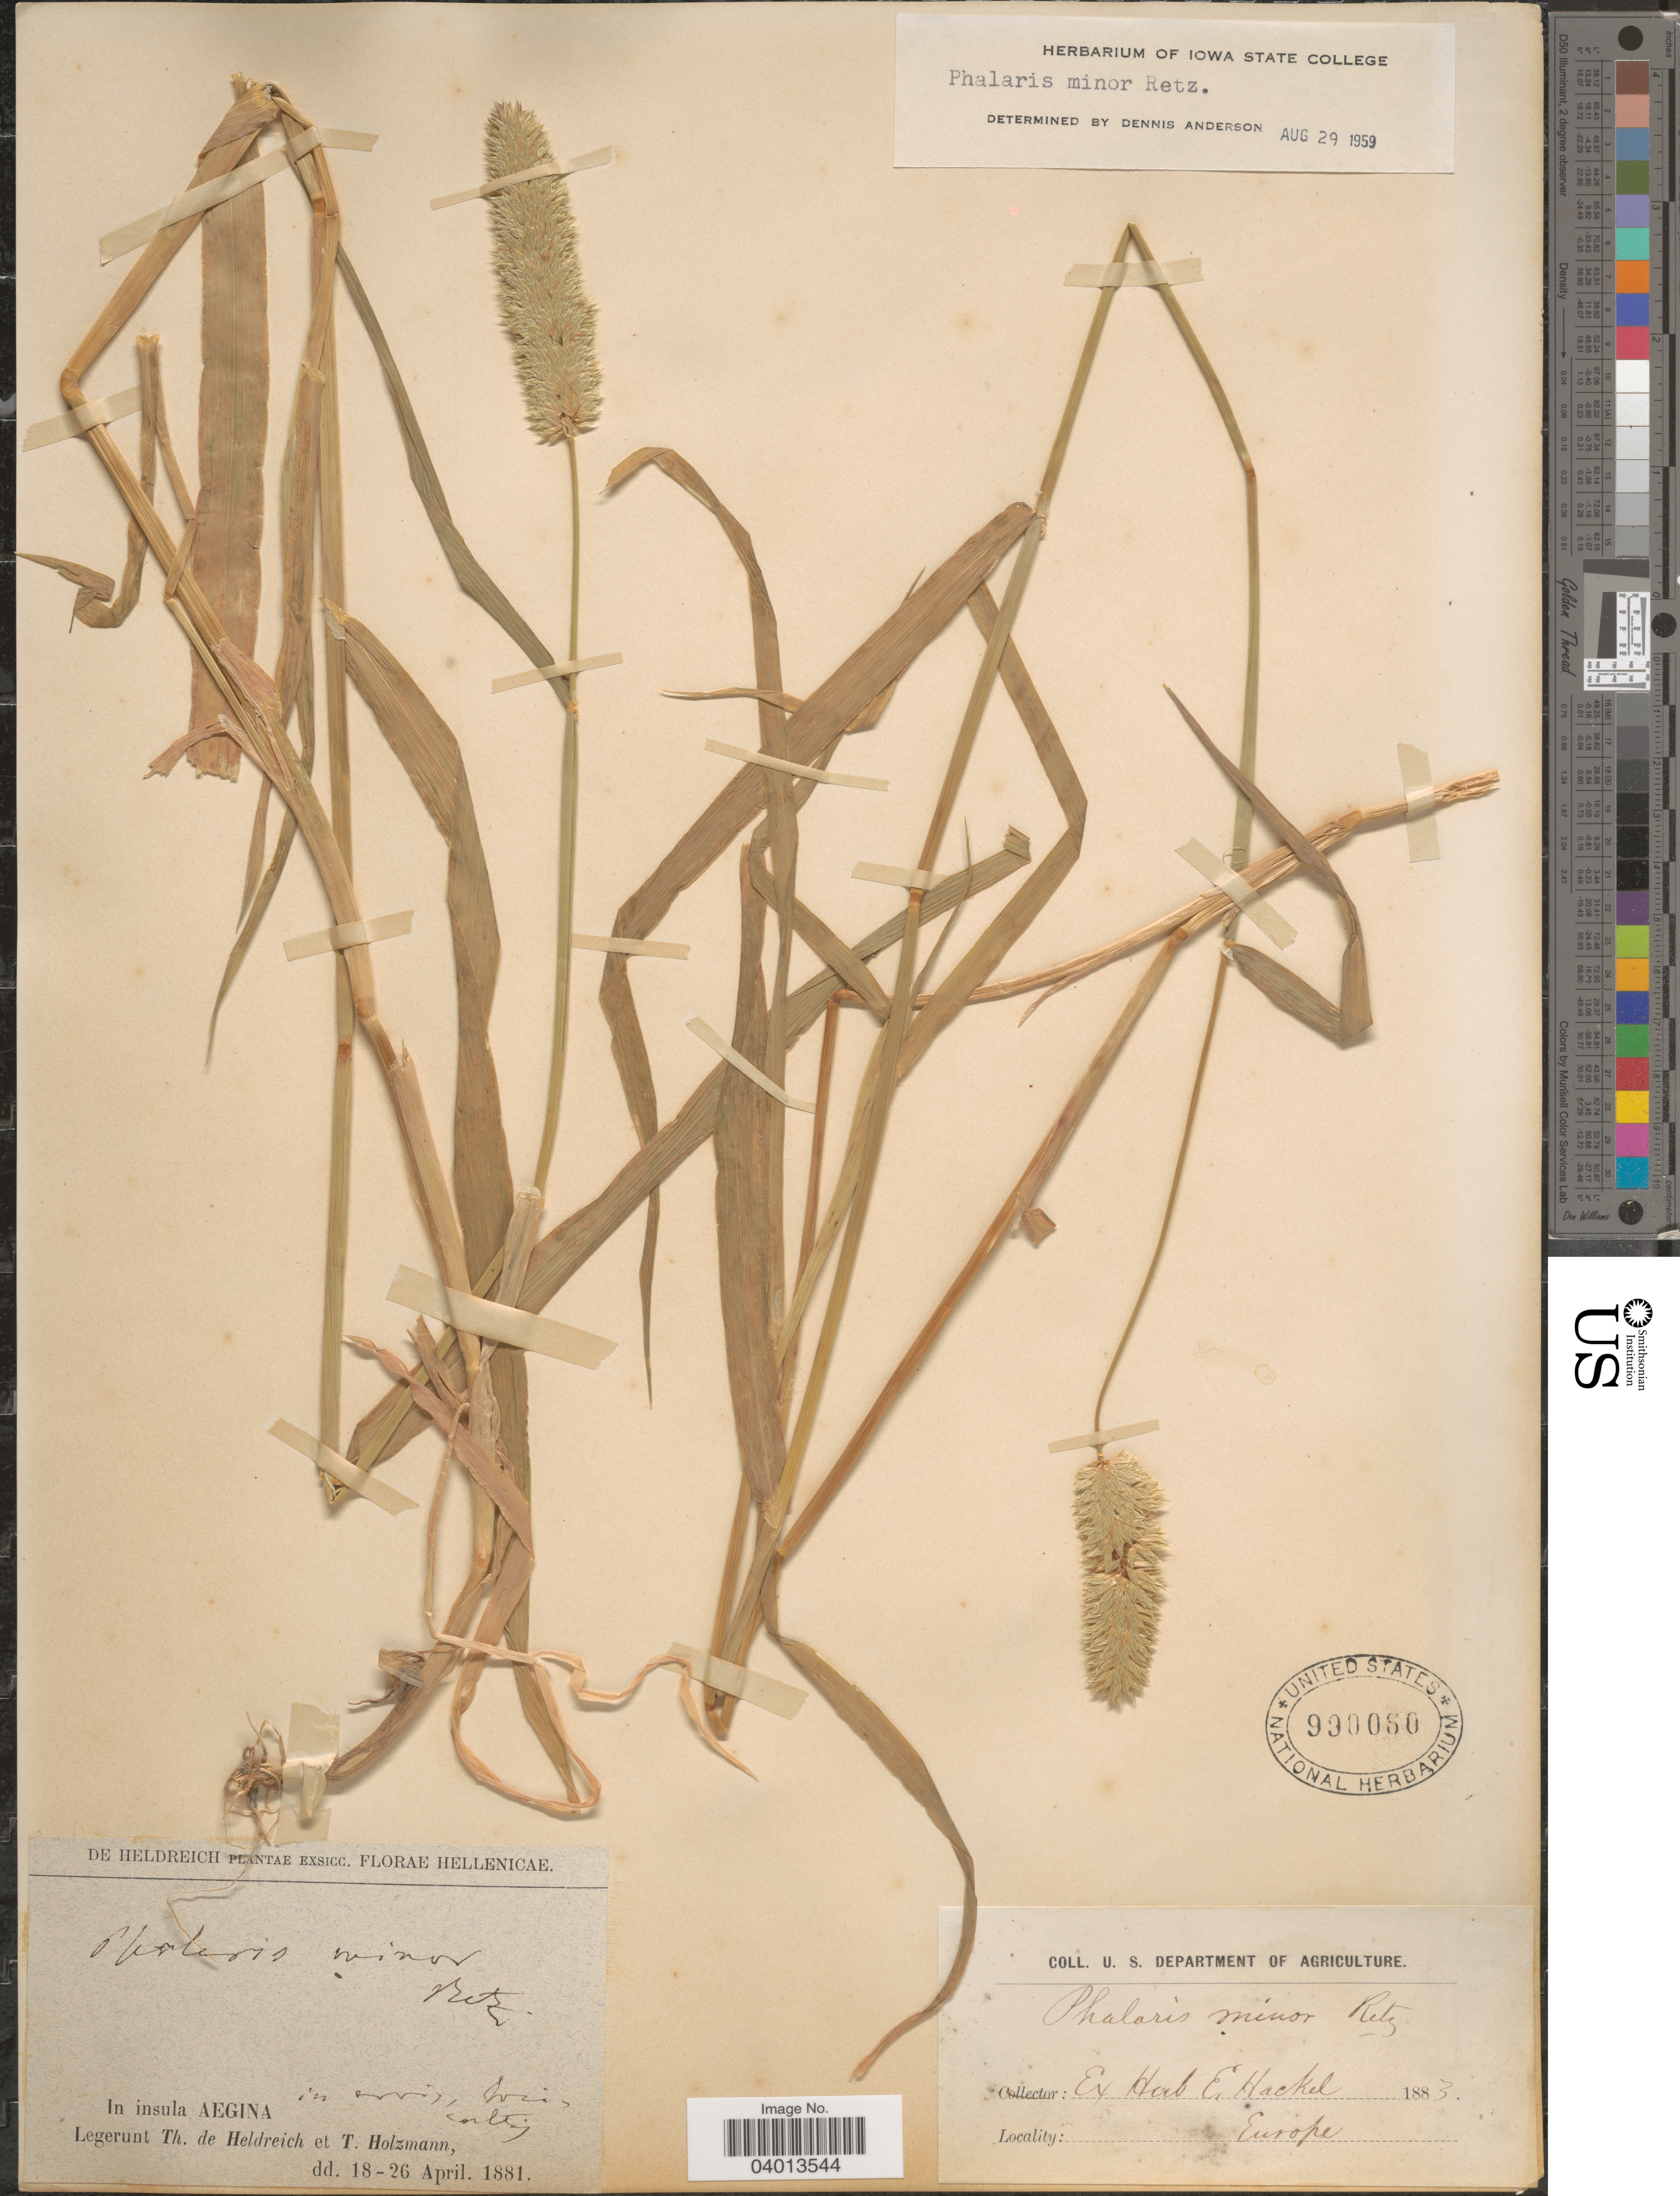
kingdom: Plantae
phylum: Tracheophyta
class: Liliopsida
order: Poales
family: Poaceae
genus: Phalaris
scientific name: Phalaris minor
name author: Retz.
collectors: T. De Heldreich & T. Holzmann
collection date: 1881-04-18/1881-04-26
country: Greece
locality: Hellenicae. In insula Aegina.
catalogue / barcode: US 990060